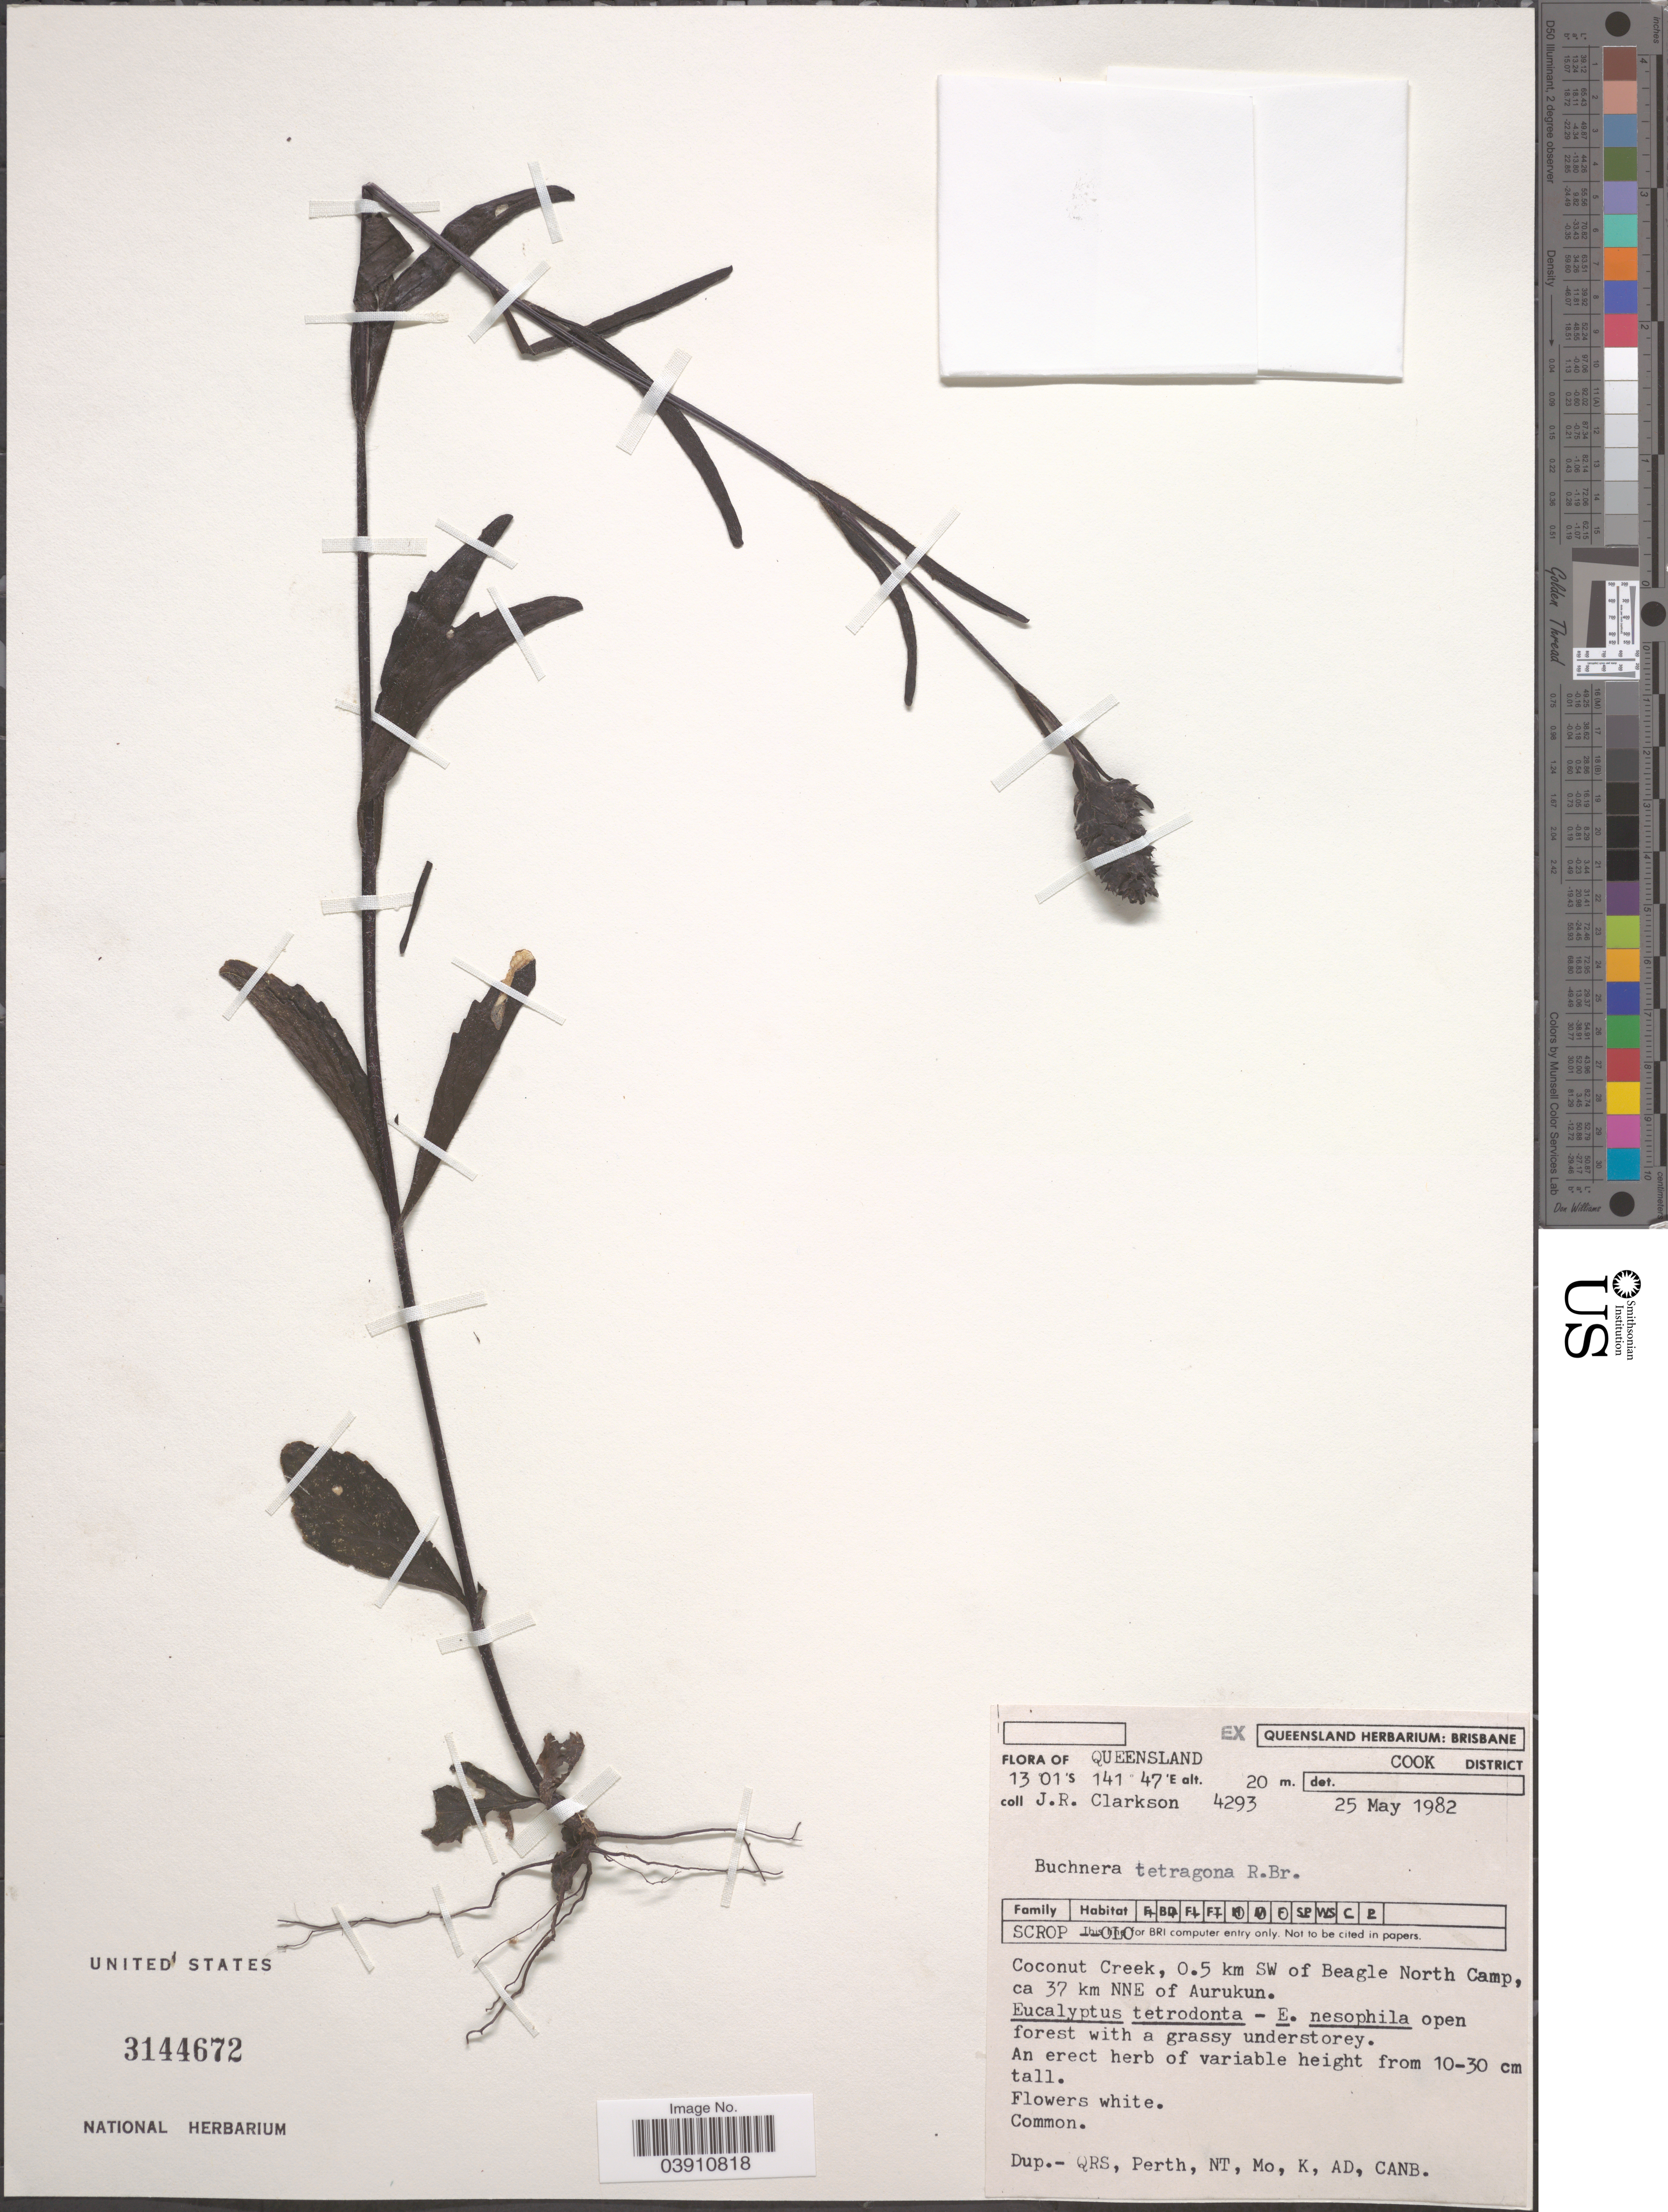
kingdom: Plantae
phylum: Tracheophyta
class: Magnoliopsida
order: Lamiales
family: Orobanchaceae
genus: Buchnera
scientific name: Buchnera tetragona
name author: R. Br.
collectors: J. Clarkson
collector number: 4293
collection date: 1982-05-25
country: Australia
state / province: Queensland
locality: Cook District. Coconut Creek, 0.5 km SW of Beagle North Camp, ca 37 km NNE of Aurukun.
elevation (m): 20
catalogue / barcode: US 3144672